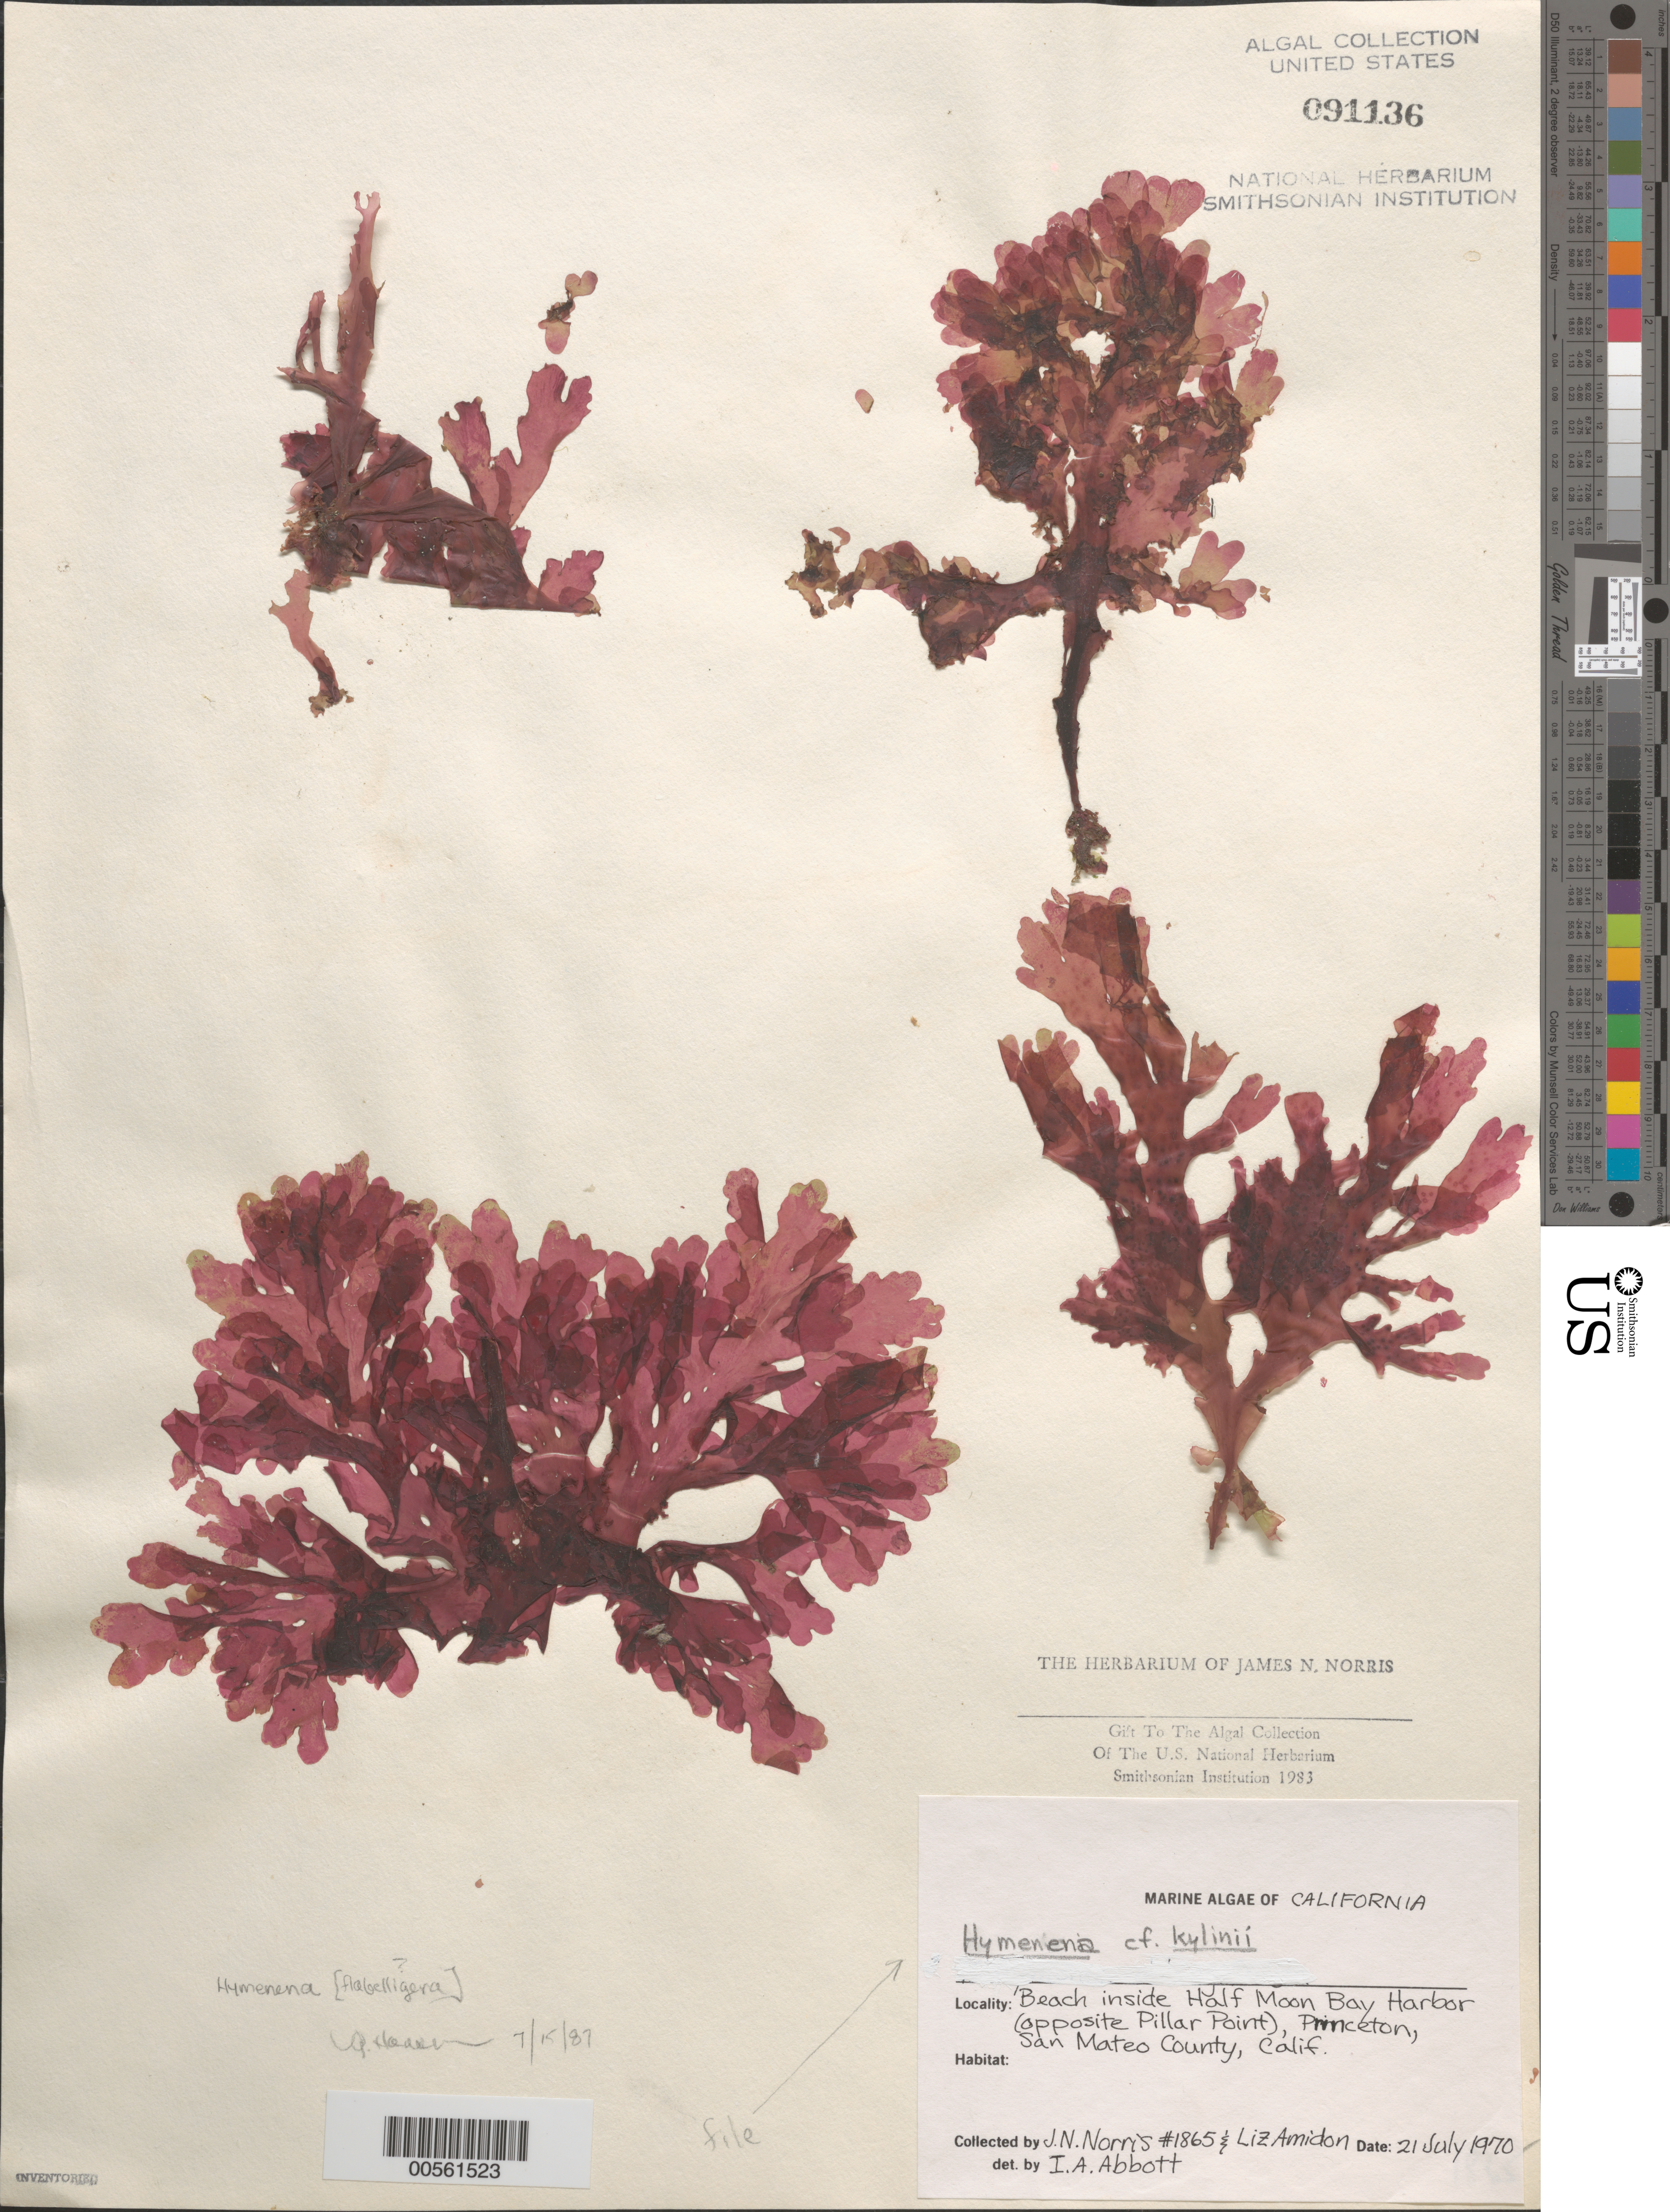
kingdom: Plantae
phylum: Rhodophyta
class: Florideophyceae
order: Ceramiales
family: Delesseriaceae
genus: Hymenena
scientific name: Hymenena flabelligera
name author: (J. Agardh) Kylin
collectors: J. N. Norris & E. Amidon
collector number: JN-1865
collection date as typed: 21 Jul 1970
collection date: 1970-07-21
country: United States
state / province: California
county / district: San Mateo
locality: Half Moon Bay Harbor, opposite Pillar Point, Princeton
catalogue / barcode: US 91136